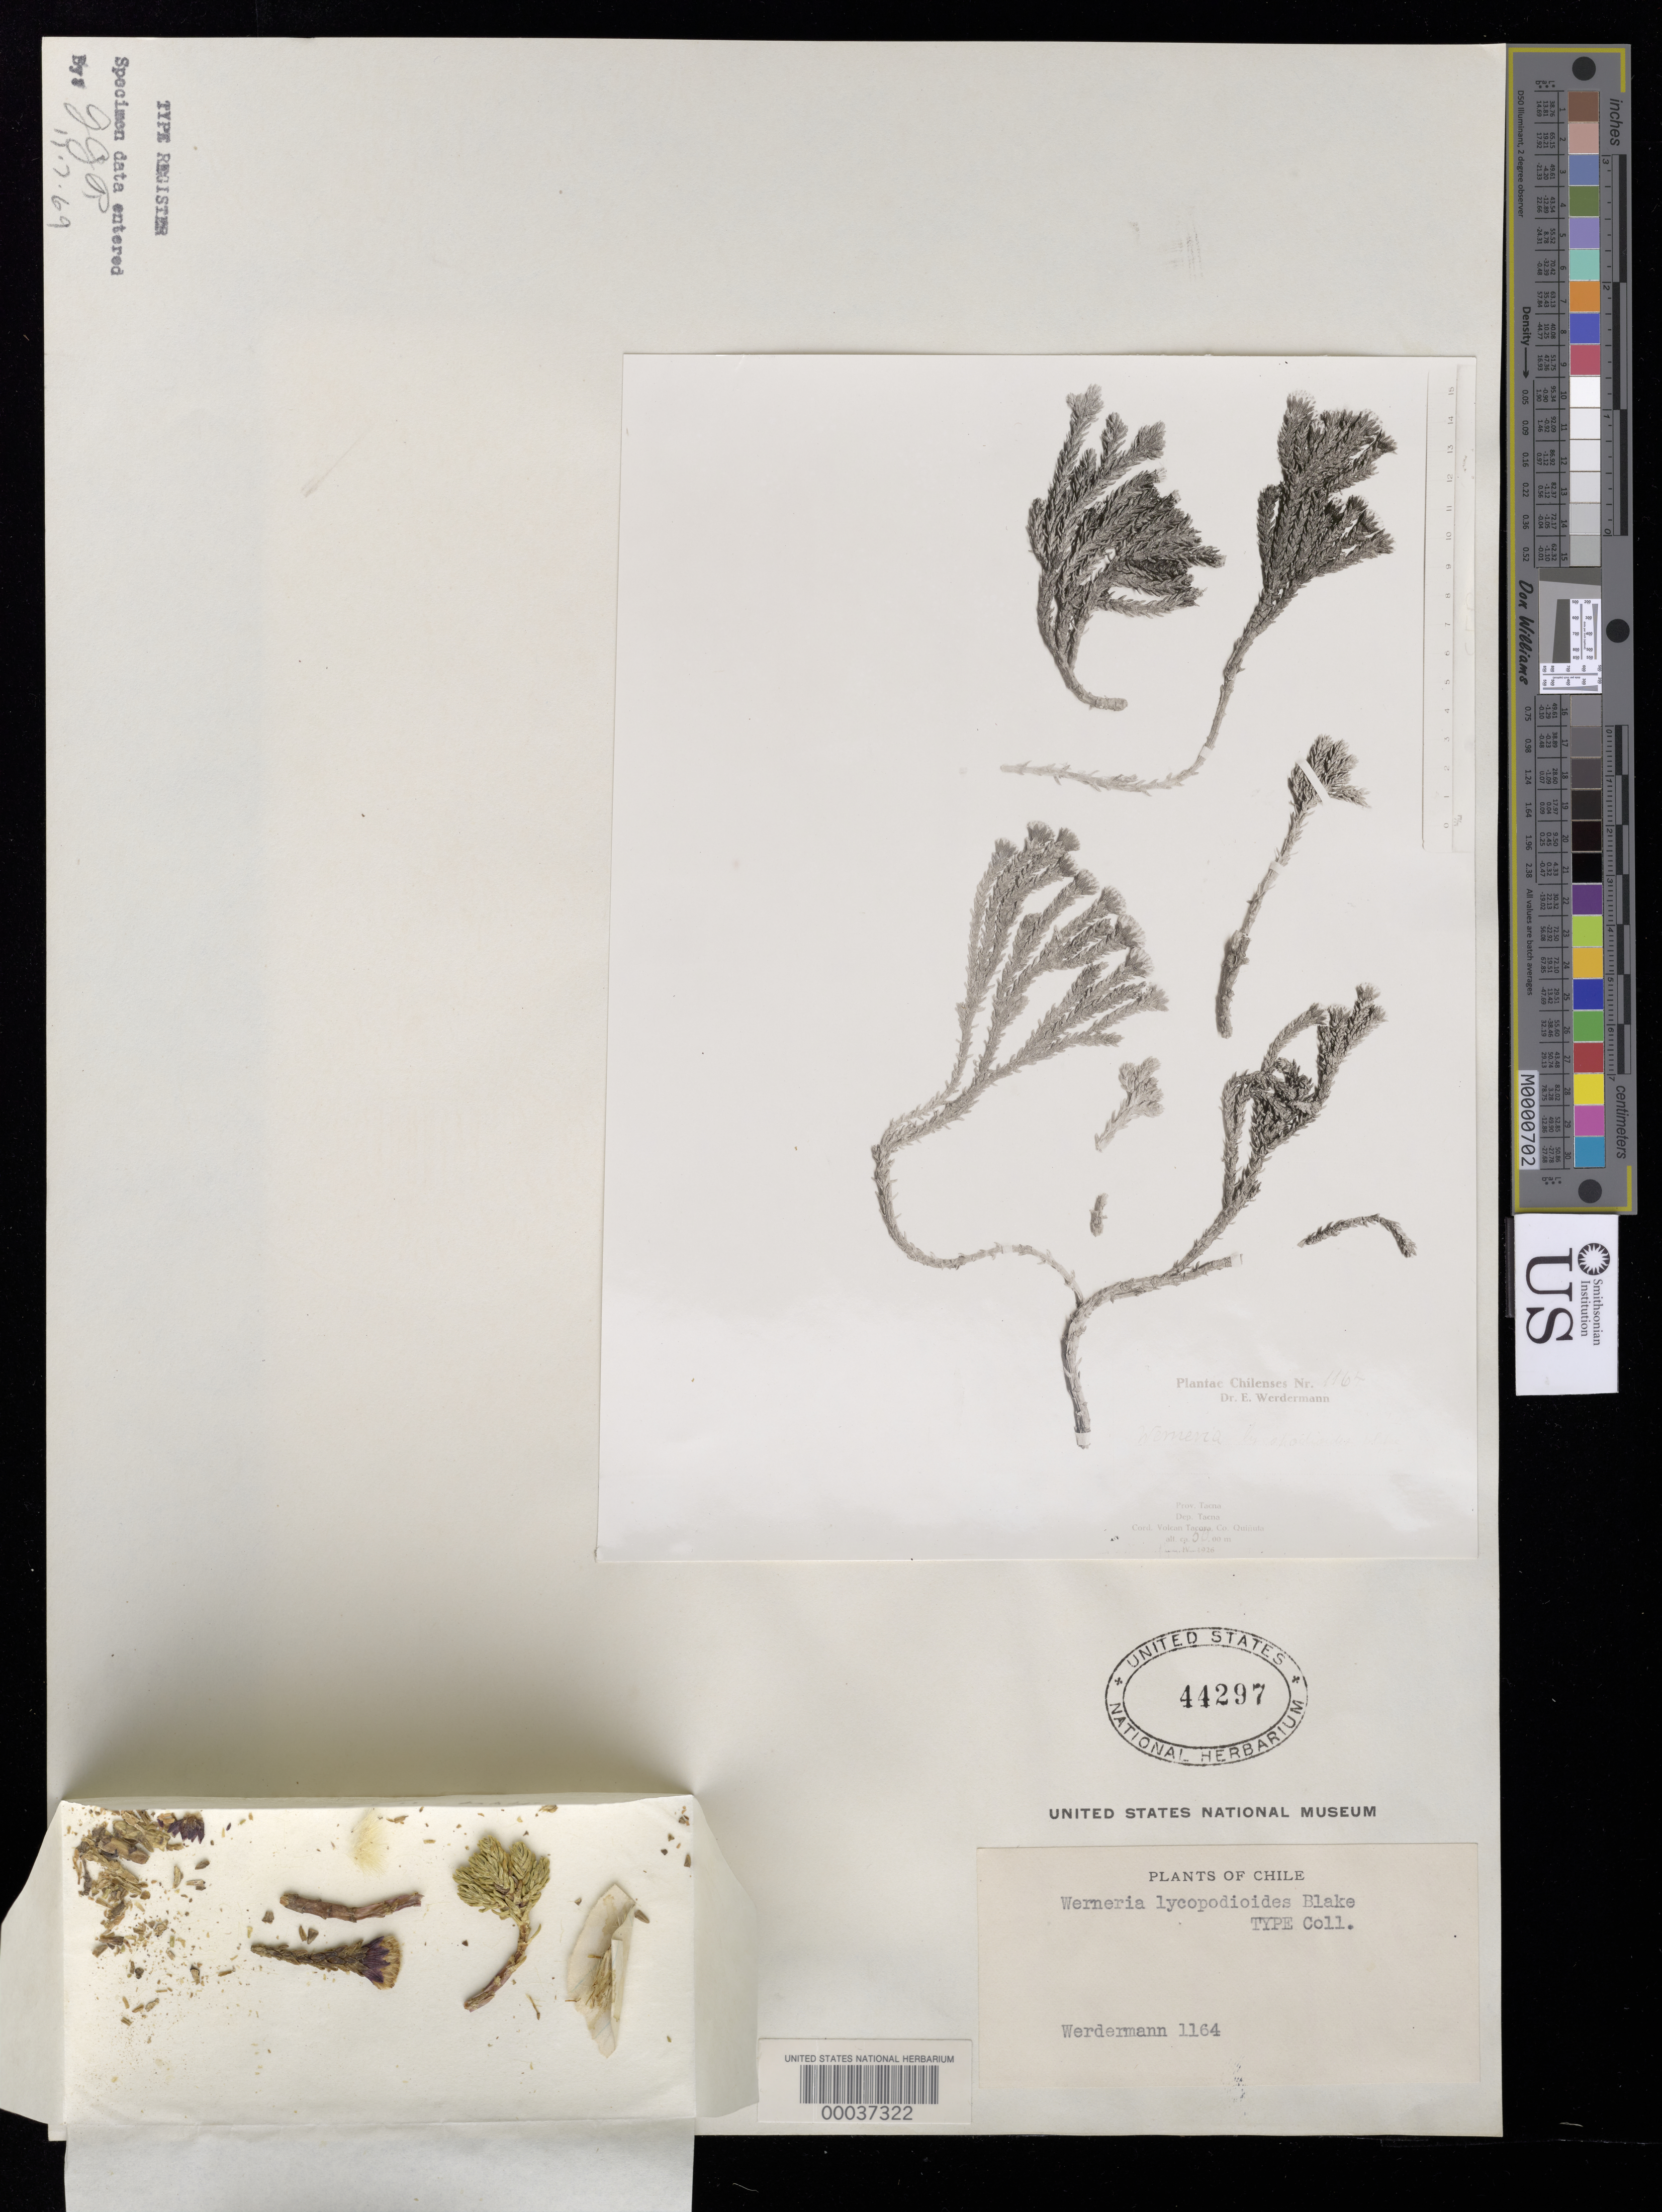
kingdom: Plantae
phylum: Tracheophyta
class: Magnoliopsida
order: Asterales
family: Asteraceae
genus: Werneria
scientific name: Werneria lycopodioides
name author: S.F. Blake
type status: Isotype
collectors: E. Werdermann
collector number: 1164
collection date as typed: Apr 1926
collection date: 1926-04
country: Peru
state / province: Tacna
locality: Cordillera Volcan Tacoram, Co. Quimuta.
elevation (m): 5000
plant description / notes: Photograph and fragmentary material of (holo) type specimen ex herb. GH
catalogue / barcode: US 44297